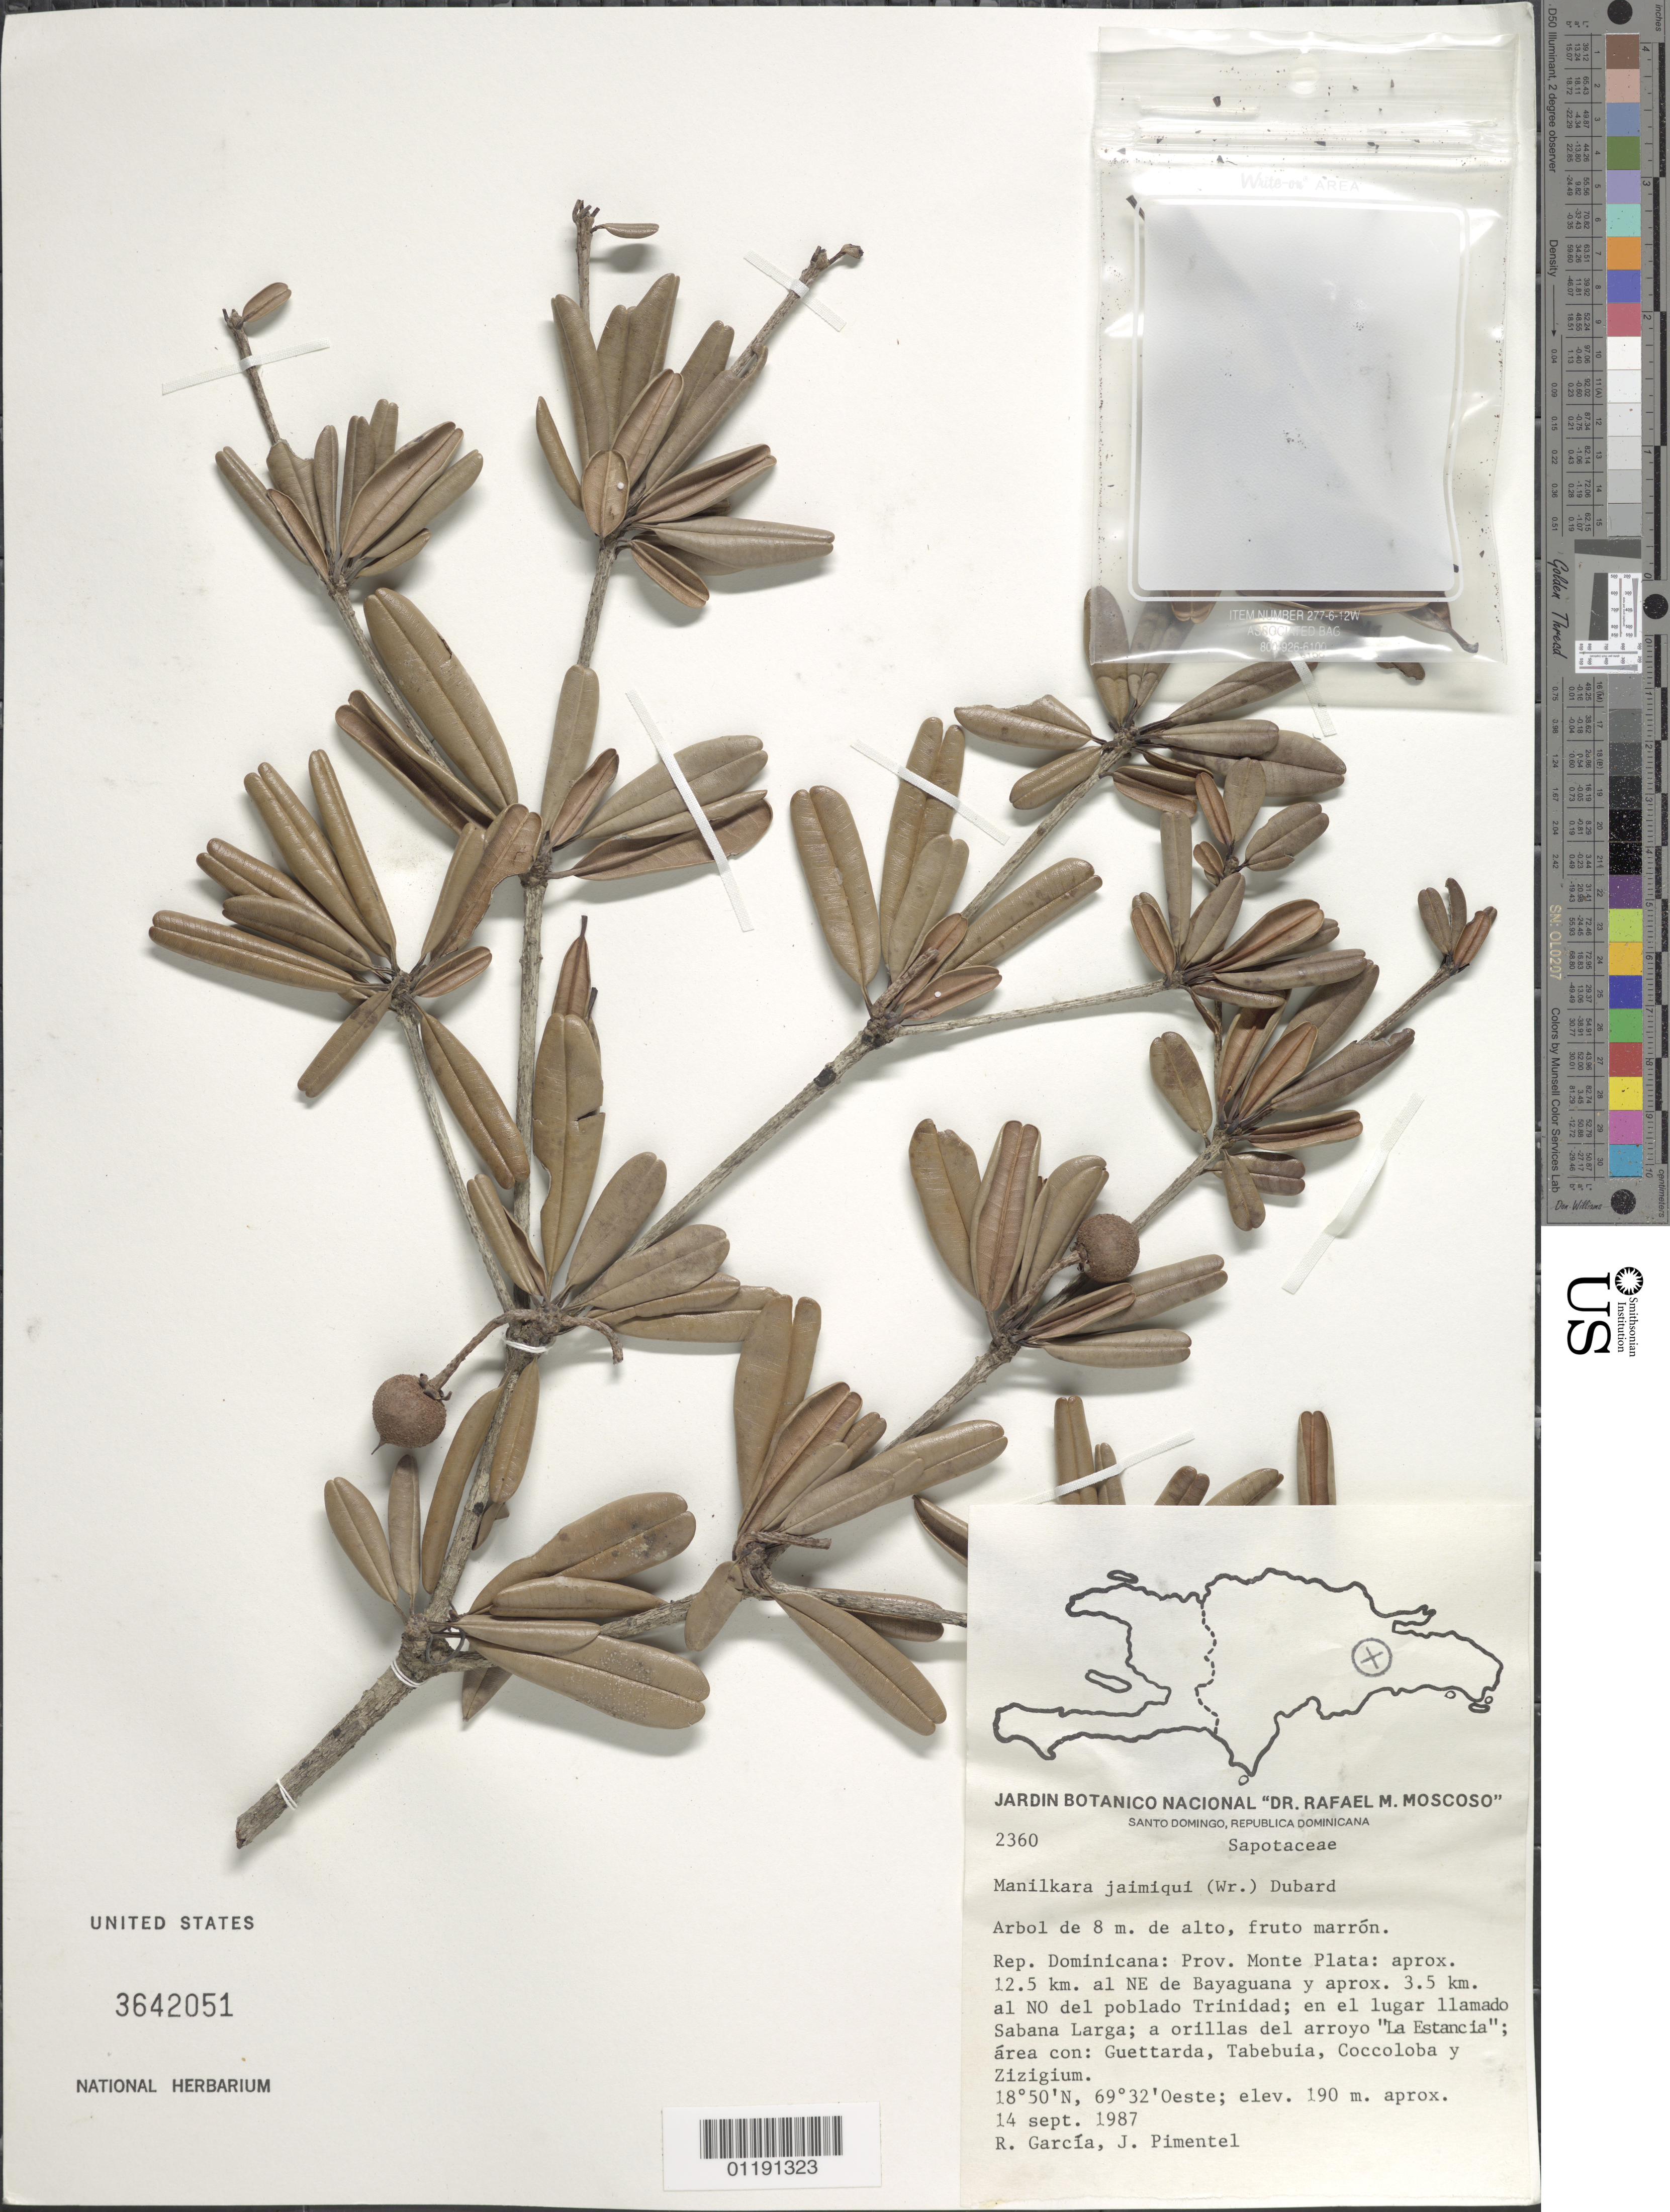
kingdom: Plantae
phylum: Tracheophyta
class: Magnoliopsida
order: Ericales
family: Sapotaceae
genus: Manilkara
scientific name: Manilkara jaimiqui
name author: (C. Wright ex Griseb.) Dubard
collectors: R. García & J. Pimentel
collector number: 2360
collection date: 1987-09-14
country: Dominican Republic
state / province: Monte Plata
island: Hispaniola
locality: Approx. 12.5 km. NE of Bayaguana and approx. 3.5 km. NW of the town Trinidad; in the place called Sabana Larga; the banks of the stream "La Estancia."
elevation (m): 190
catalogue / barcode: US 3642051